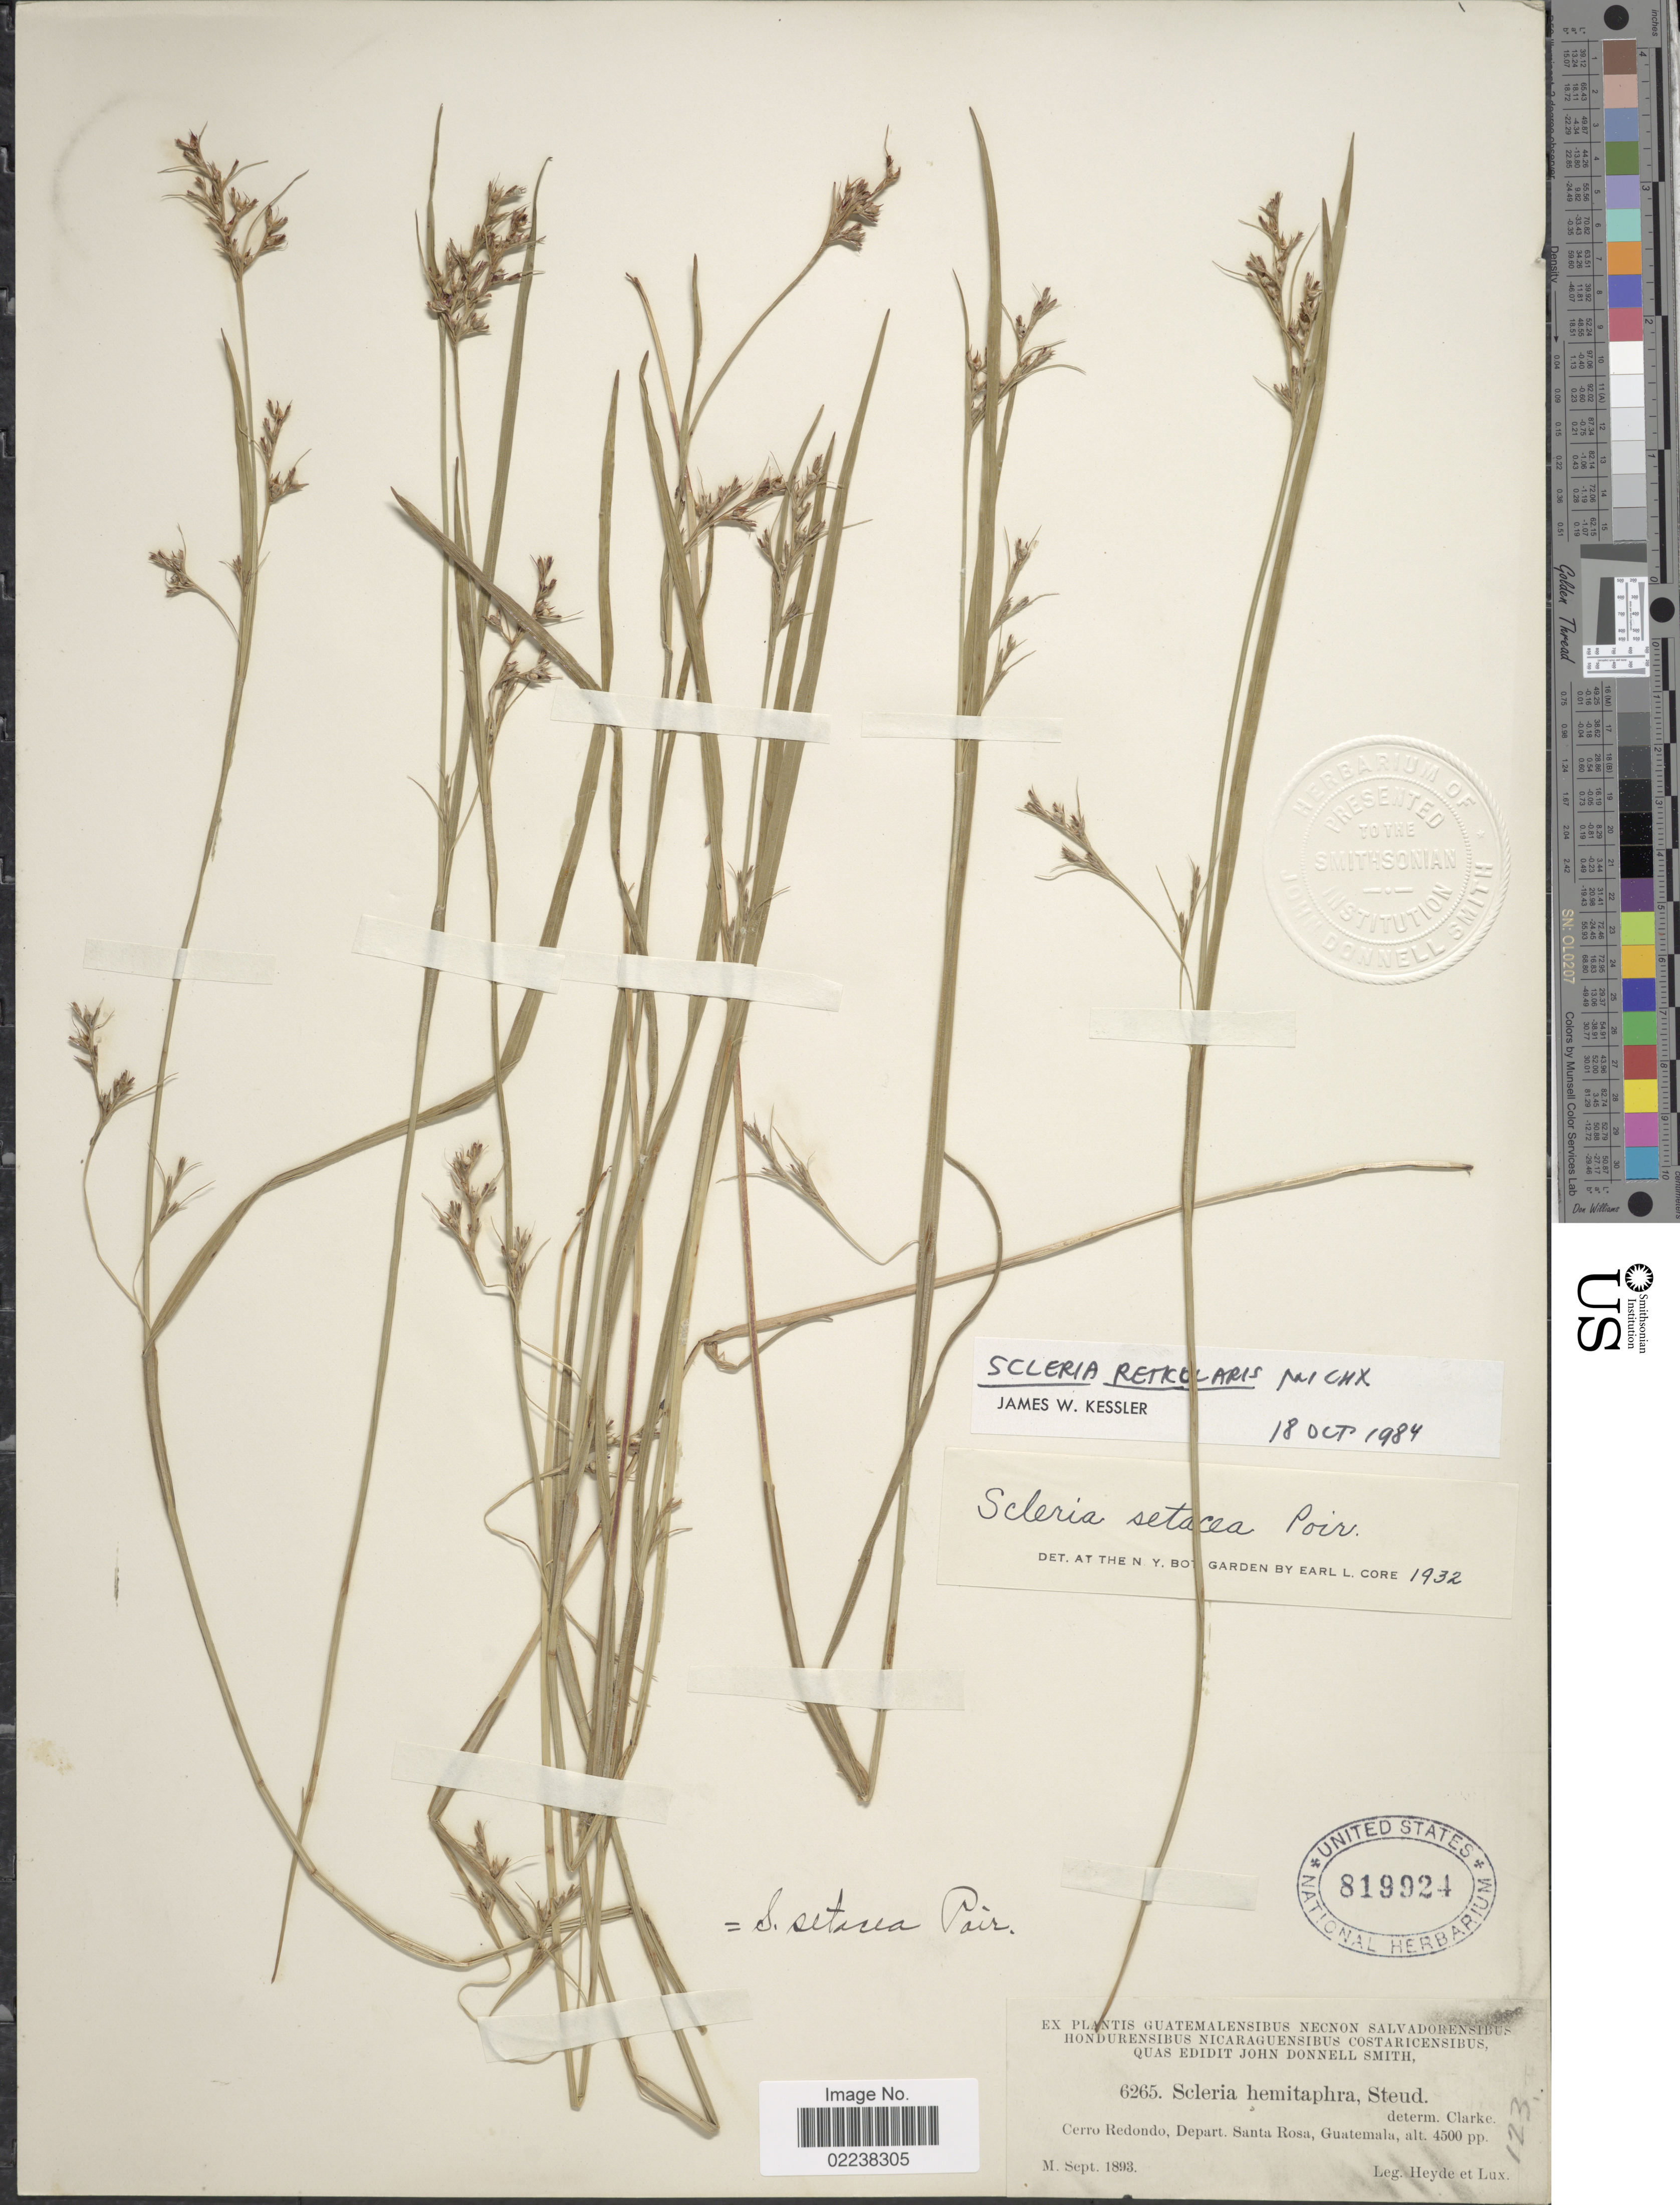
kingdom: Plantae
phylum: Tracheophyta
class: Liliopsida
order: Poales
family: Cyperaceae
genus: Scleria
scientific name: Scleria muehlenbergii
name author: Steud.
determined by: Strong, Mark T., (BOT), Smithsonian Institution - National Museum of Natural History (UNITED STATES)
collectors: Heyde & Lux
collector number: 6265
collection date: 1893-09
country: Guatemala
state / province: Santa Rosa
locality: Cerro Redondo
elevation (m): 1372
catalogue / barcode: US 819924